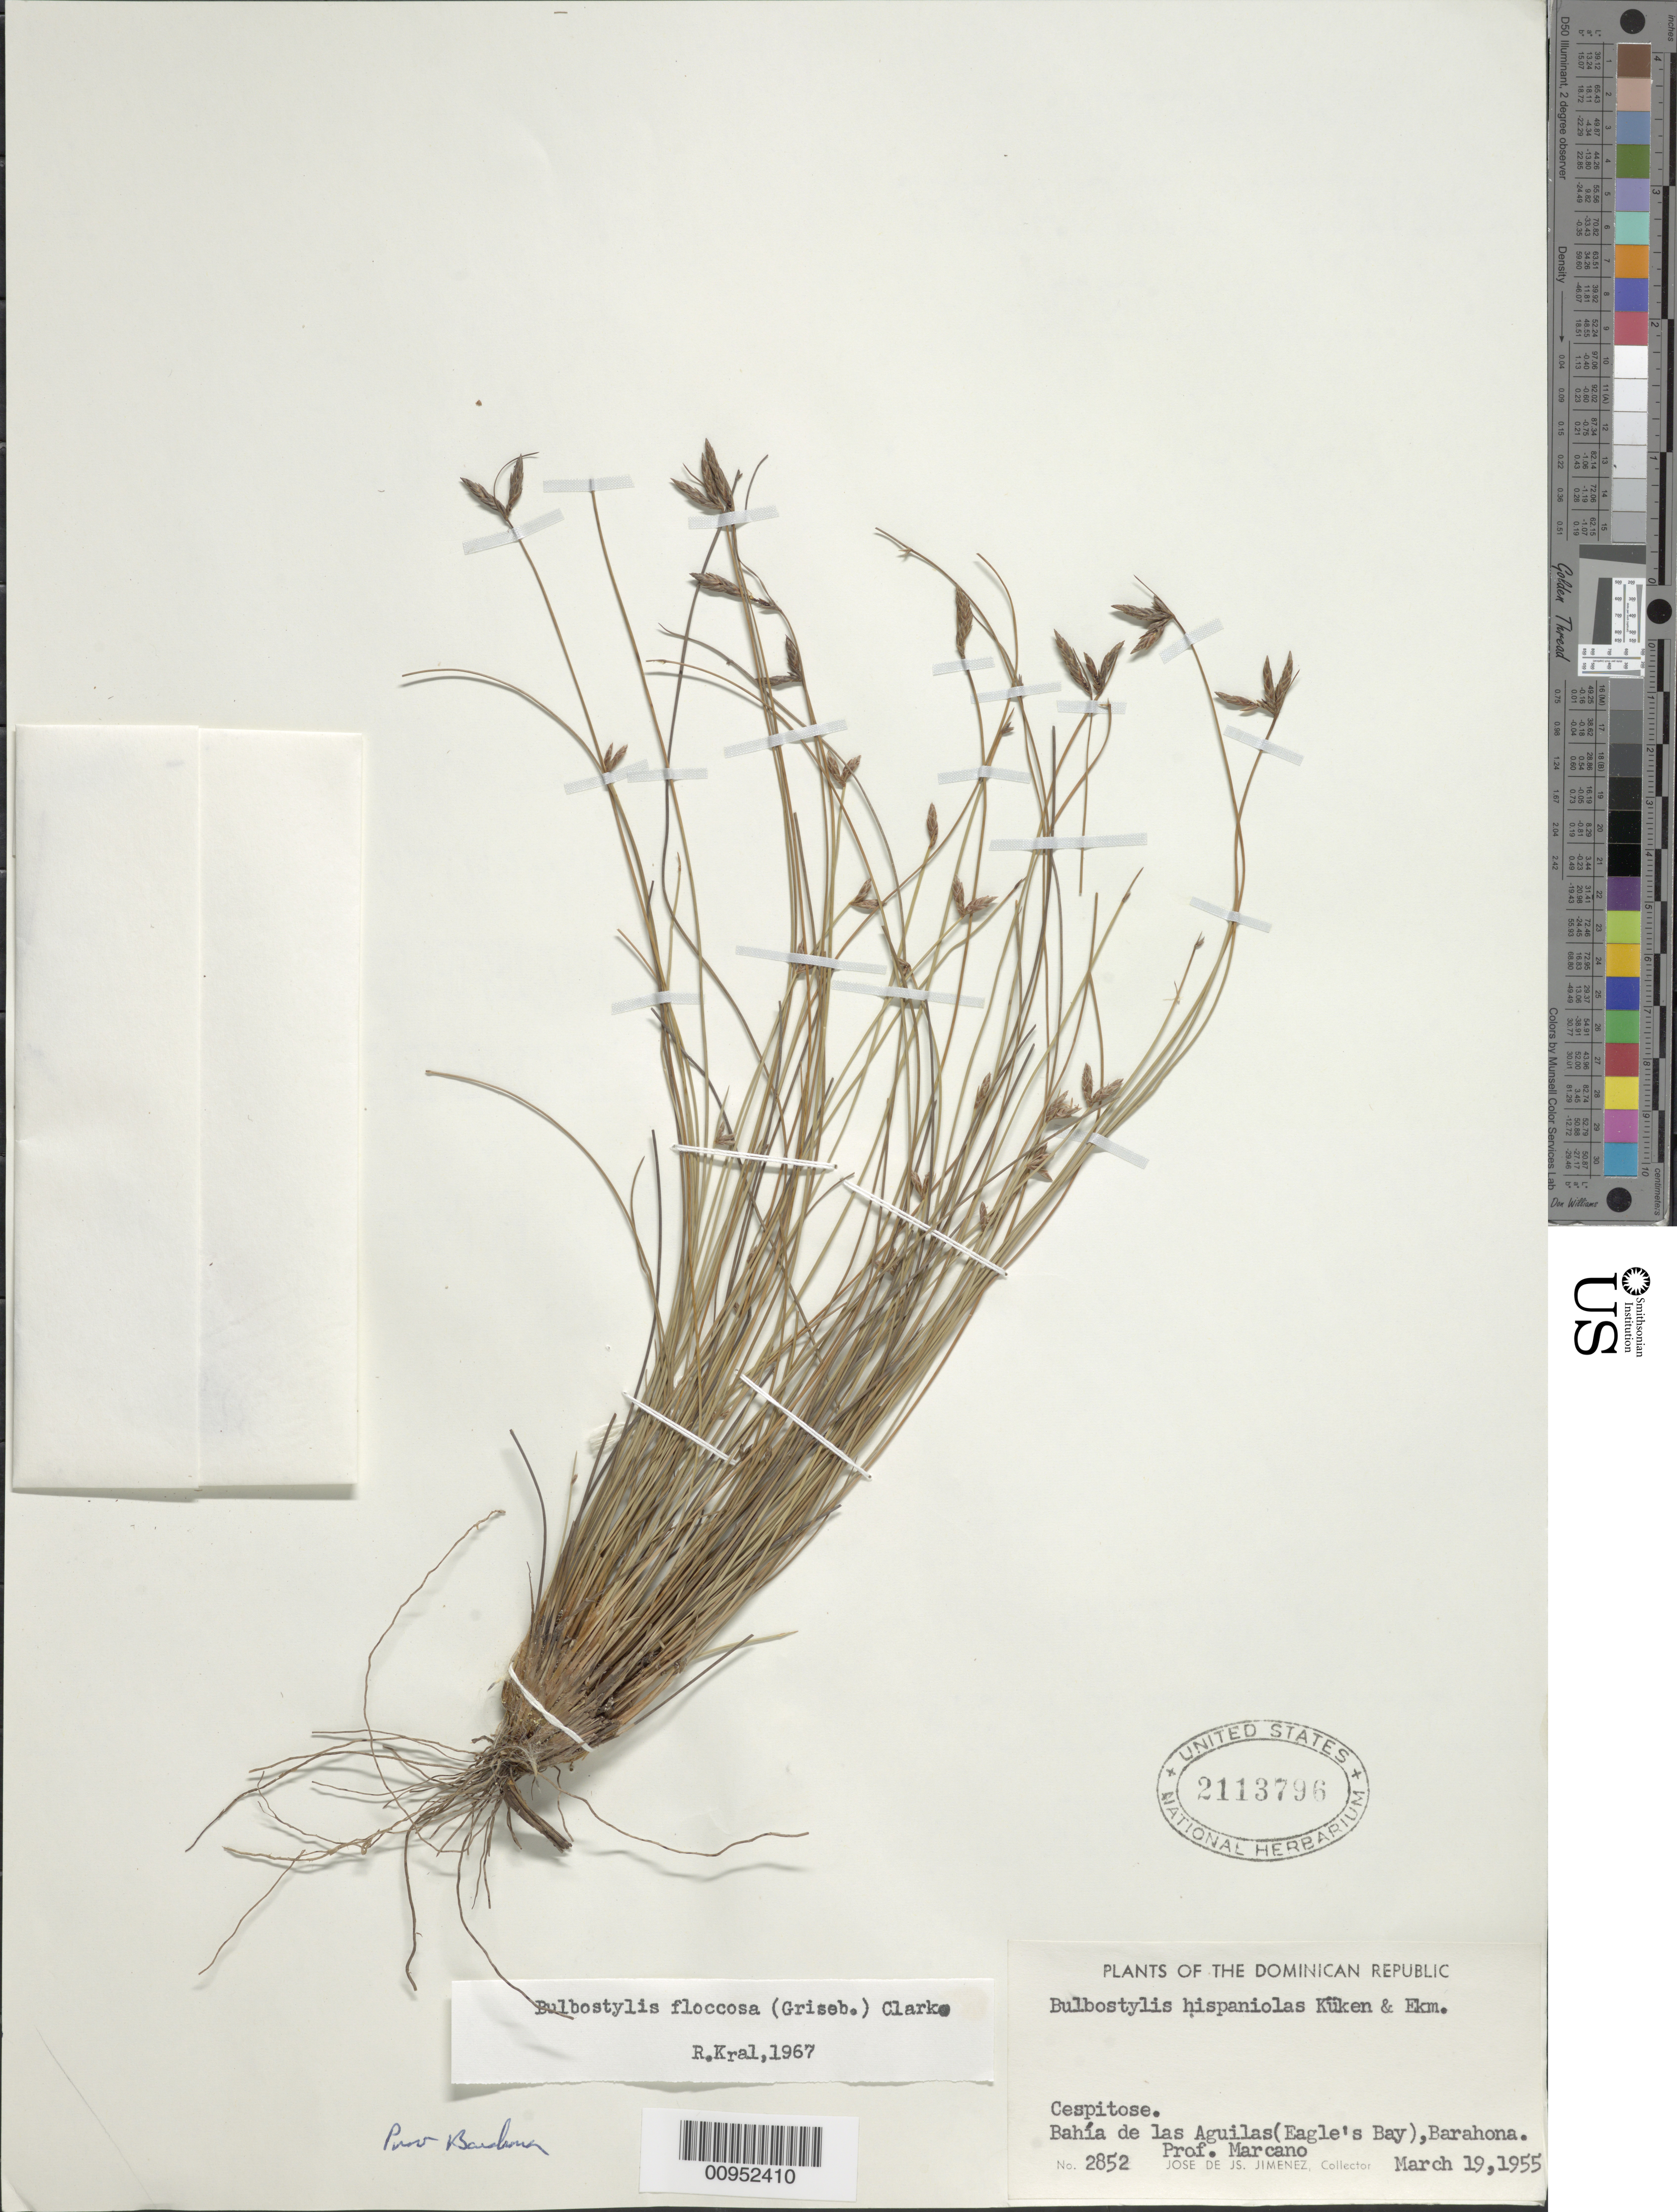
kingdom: Plantae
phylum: Tracheophyta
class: Liliopsida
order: Poales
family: Cyperaceae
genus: Bulbostylis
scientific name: Bulbostylis floccosa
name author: (Griseb.) C.B. Clarke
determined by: Kral, Robert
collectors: J. J. Jiménez & P. Marcano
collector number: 2852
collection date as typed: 19 Mar 1955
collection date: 1955-03-19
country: Dominican Republic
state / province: Barahona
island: Hispaniola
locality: Bahía de las Aguilas (Eagle's Bay)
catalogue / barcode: US 2113796